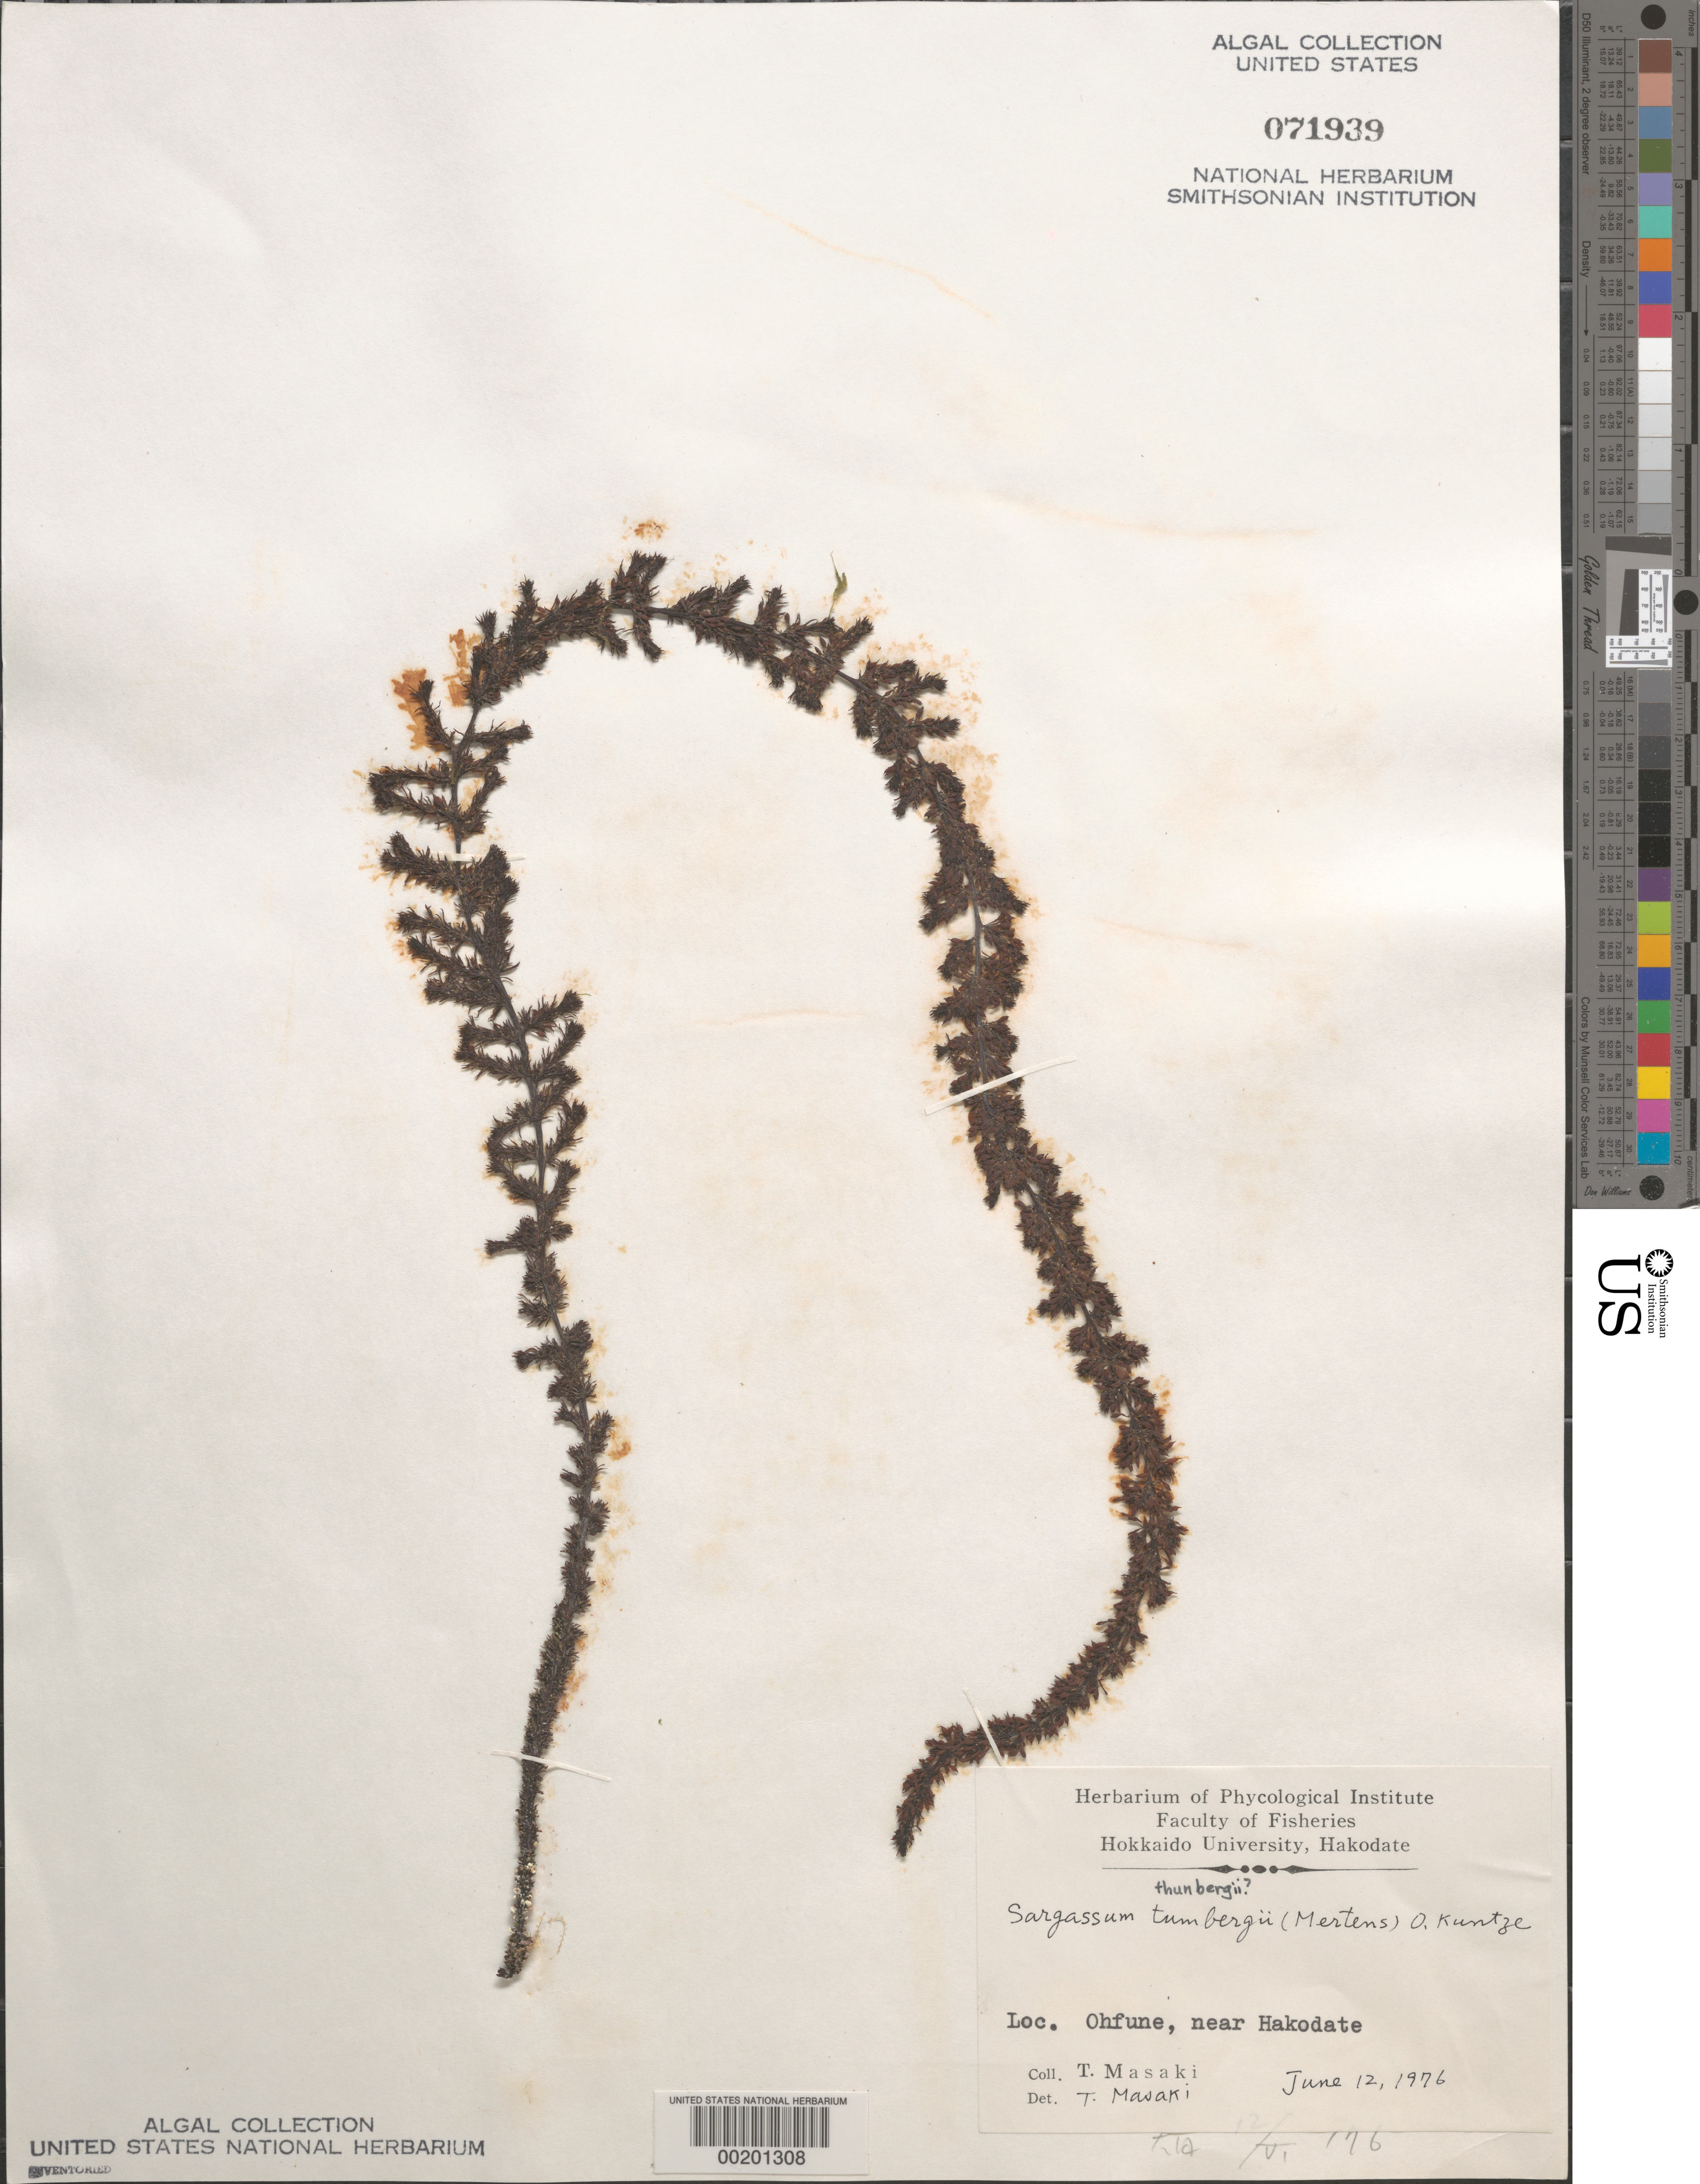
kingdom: Chromista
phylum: Ochrophyta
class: Phaeophyceae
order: Fucales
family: Sargassaceae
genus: Sargassum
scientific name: Sargassum thunbergii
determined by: Masaki, T.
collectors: T. Masaki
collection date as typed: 12 Jun 1976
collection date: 1976-06-12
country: Japan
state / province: Hokkaido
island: Hokkaido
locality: Ohfune, near Hakodate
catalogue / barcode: US 71939